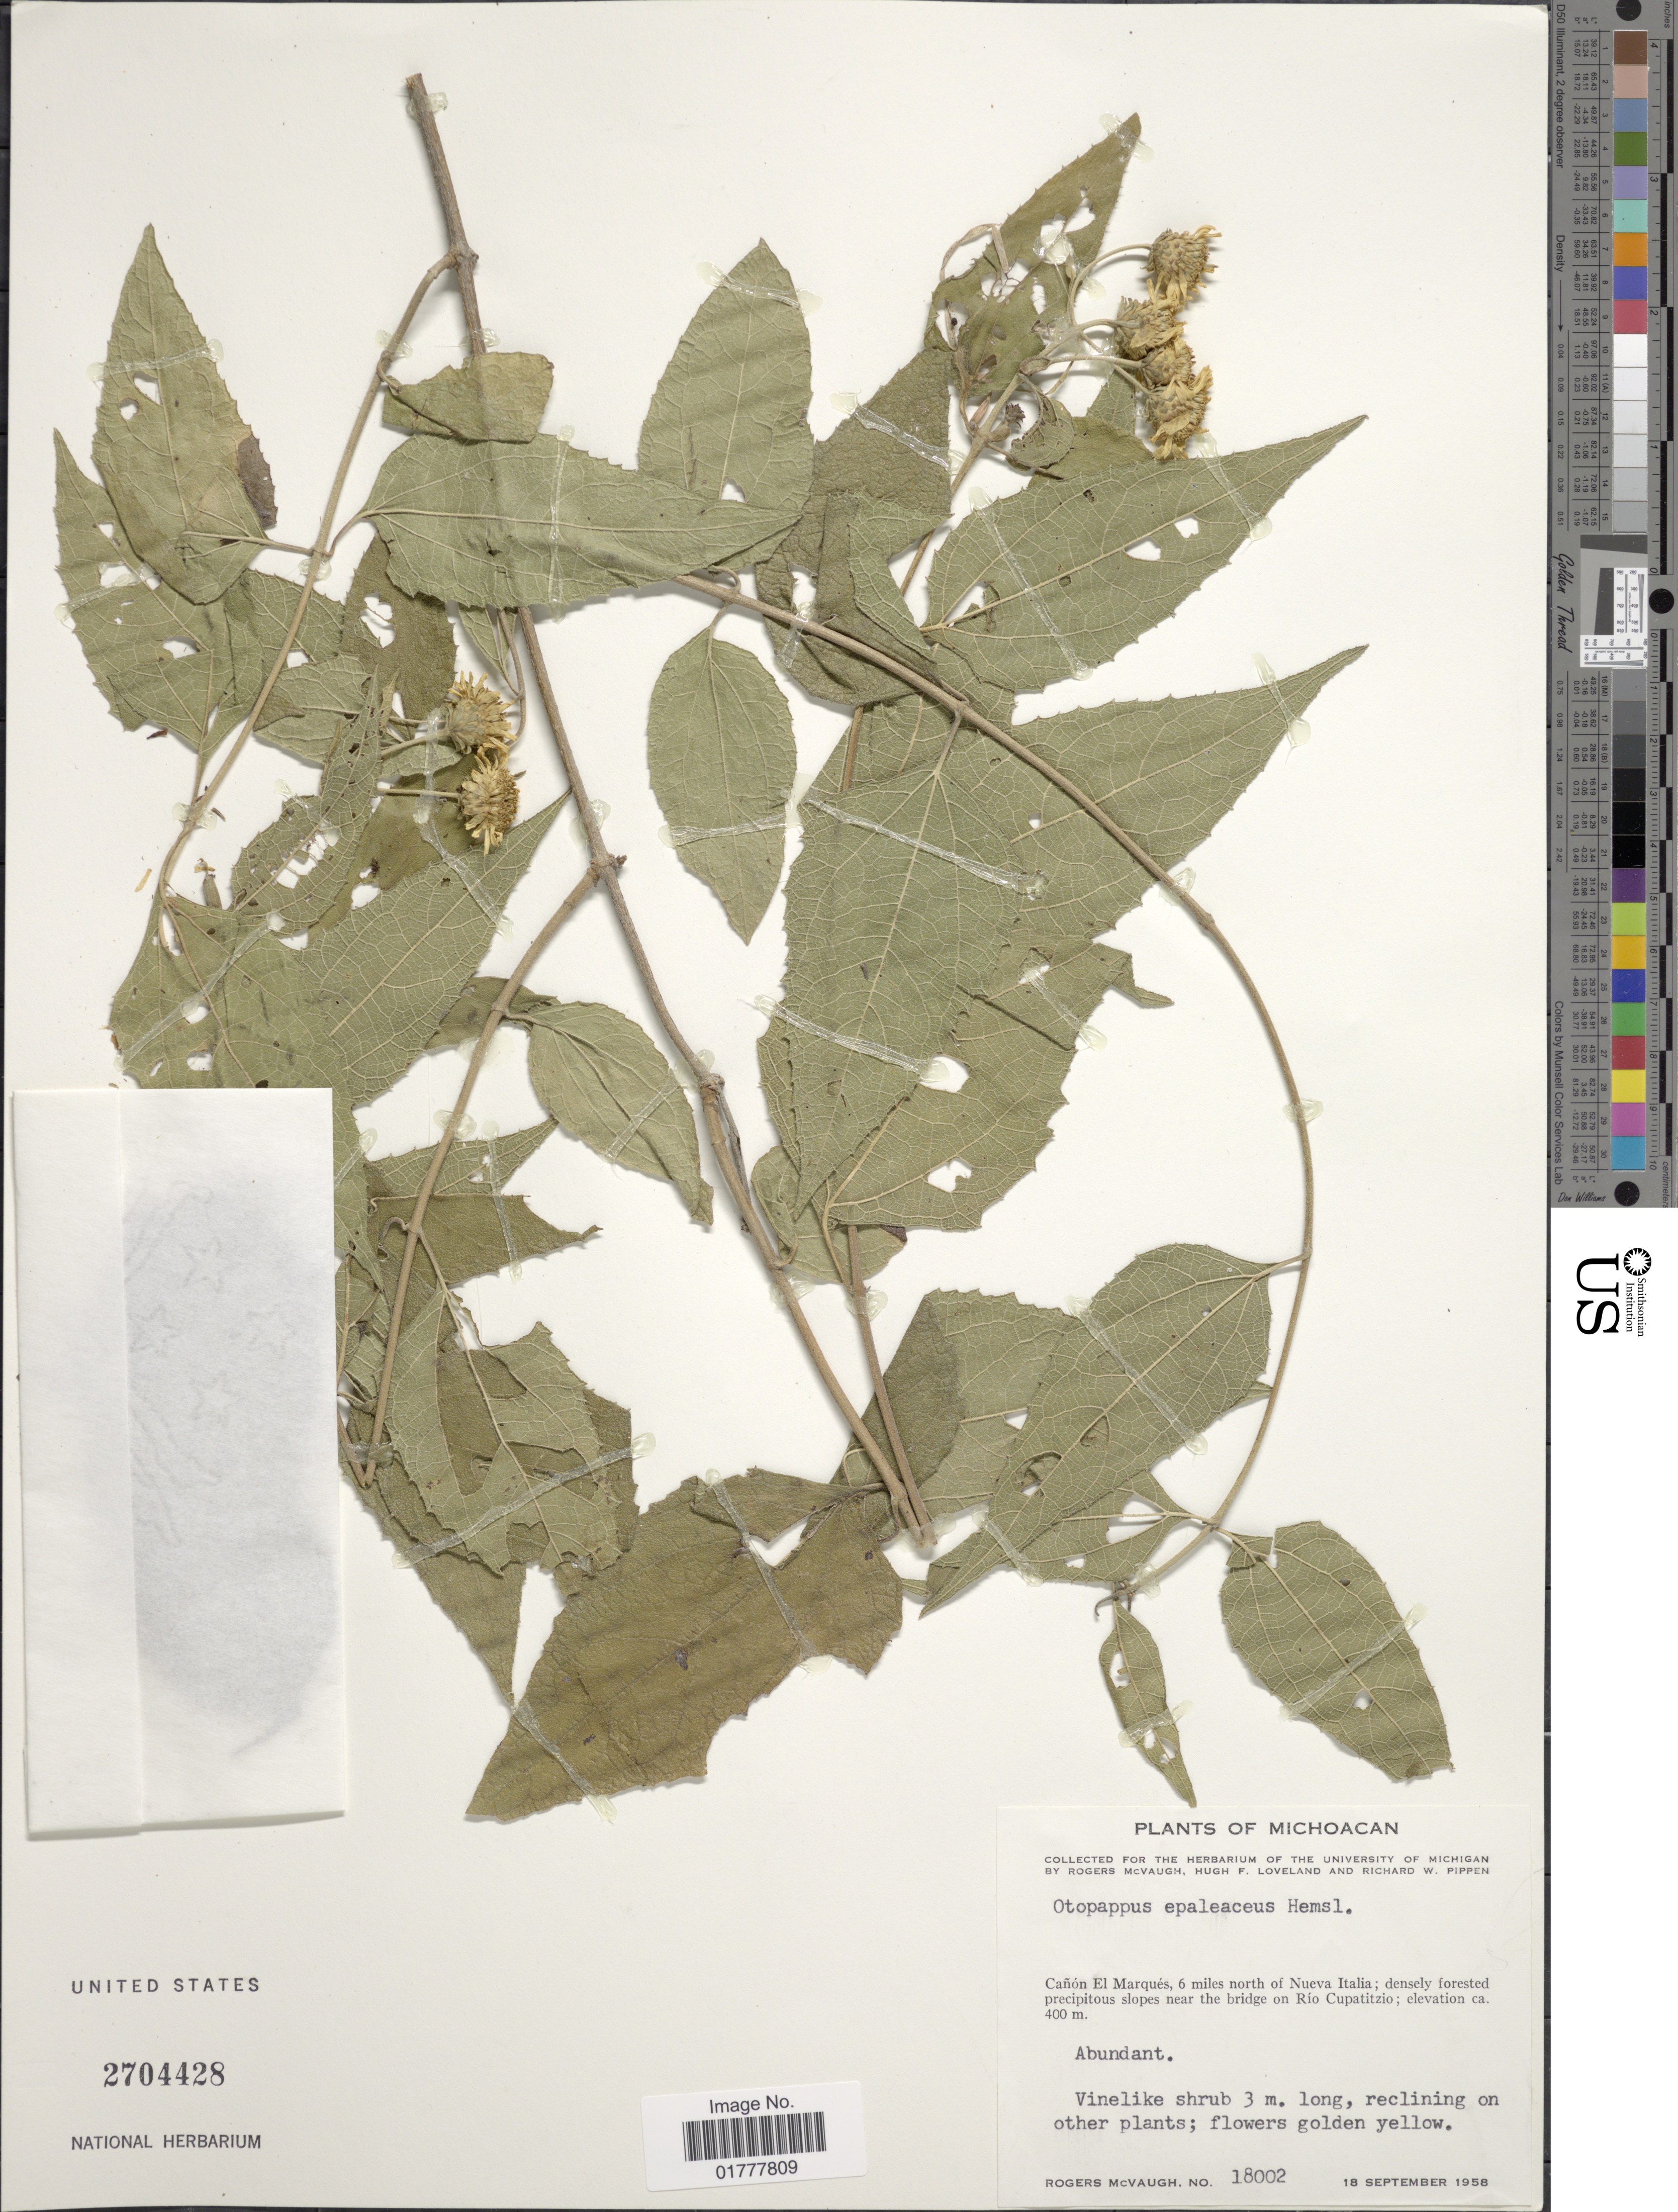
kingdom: Plantae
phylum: Tracheophyta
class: Magnoliopsida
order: Asterales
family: Asteraceae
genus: Otopappus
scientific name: Otopappus epaleaceus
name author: Hemsl.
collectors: R. McVaugh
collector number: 18002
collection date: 1958-09-18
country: Mexico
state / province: Michoacán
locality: Michoacan, Canon El Marques, 6 miles north of Nueva Italia, slopes near the bridge on Rio Cupatitzio.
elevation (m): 400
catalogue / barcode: US 2704428